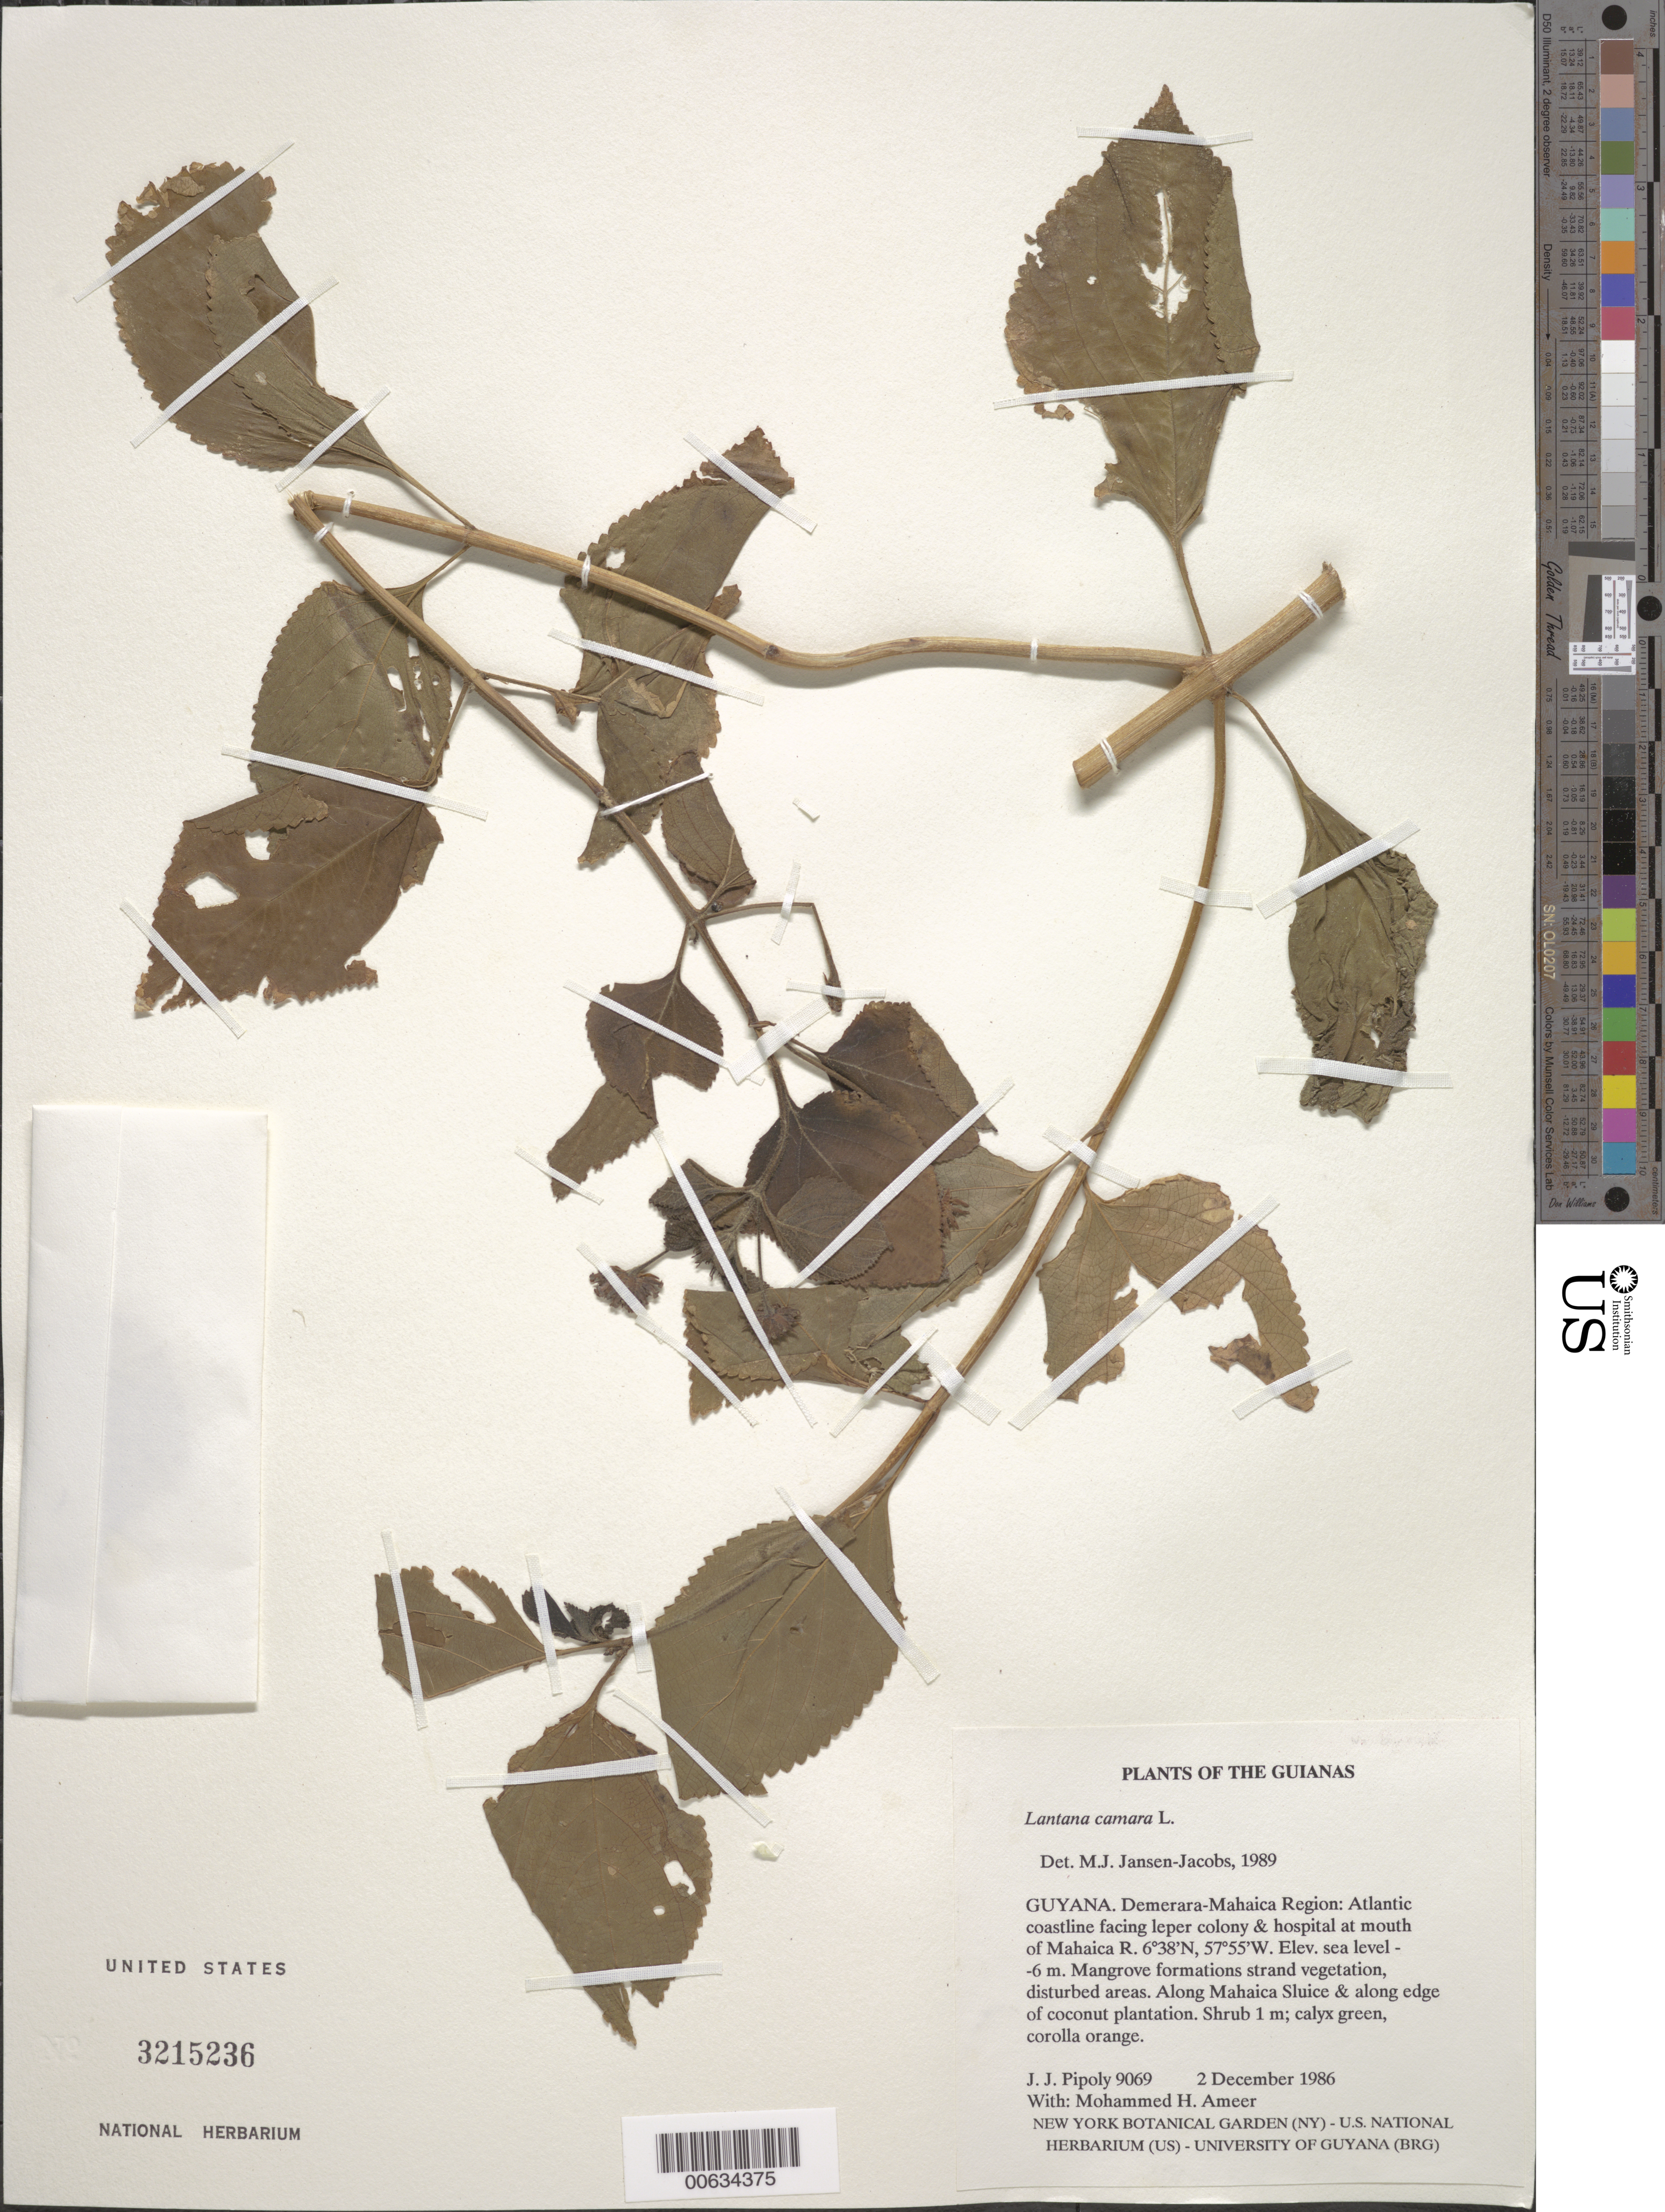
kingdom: Plantae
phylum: Tracheophyta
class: Magnoliopsida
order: Lamiales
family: Verbenaceae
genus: Lantana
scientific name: Lantana camara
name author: L.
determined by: Jansen-Jacobs, M. J., (U), Nationaal Herbarium Nederland, Utrecht University branch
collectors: J. J. Pipoly & M. Ameer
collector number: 9069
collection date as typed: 2 December 1986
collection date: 1986-12-02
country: Guyana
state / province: Demerara-Mahaica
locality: Atlantic coastline facing leper colony & hospital at mouth of Mahaica R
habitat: Mangrove formations strand vegetation, disturbed areas. Along Mahaica Sluice & along edge of coconut plantation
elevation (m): -6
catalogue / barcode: US 3215236